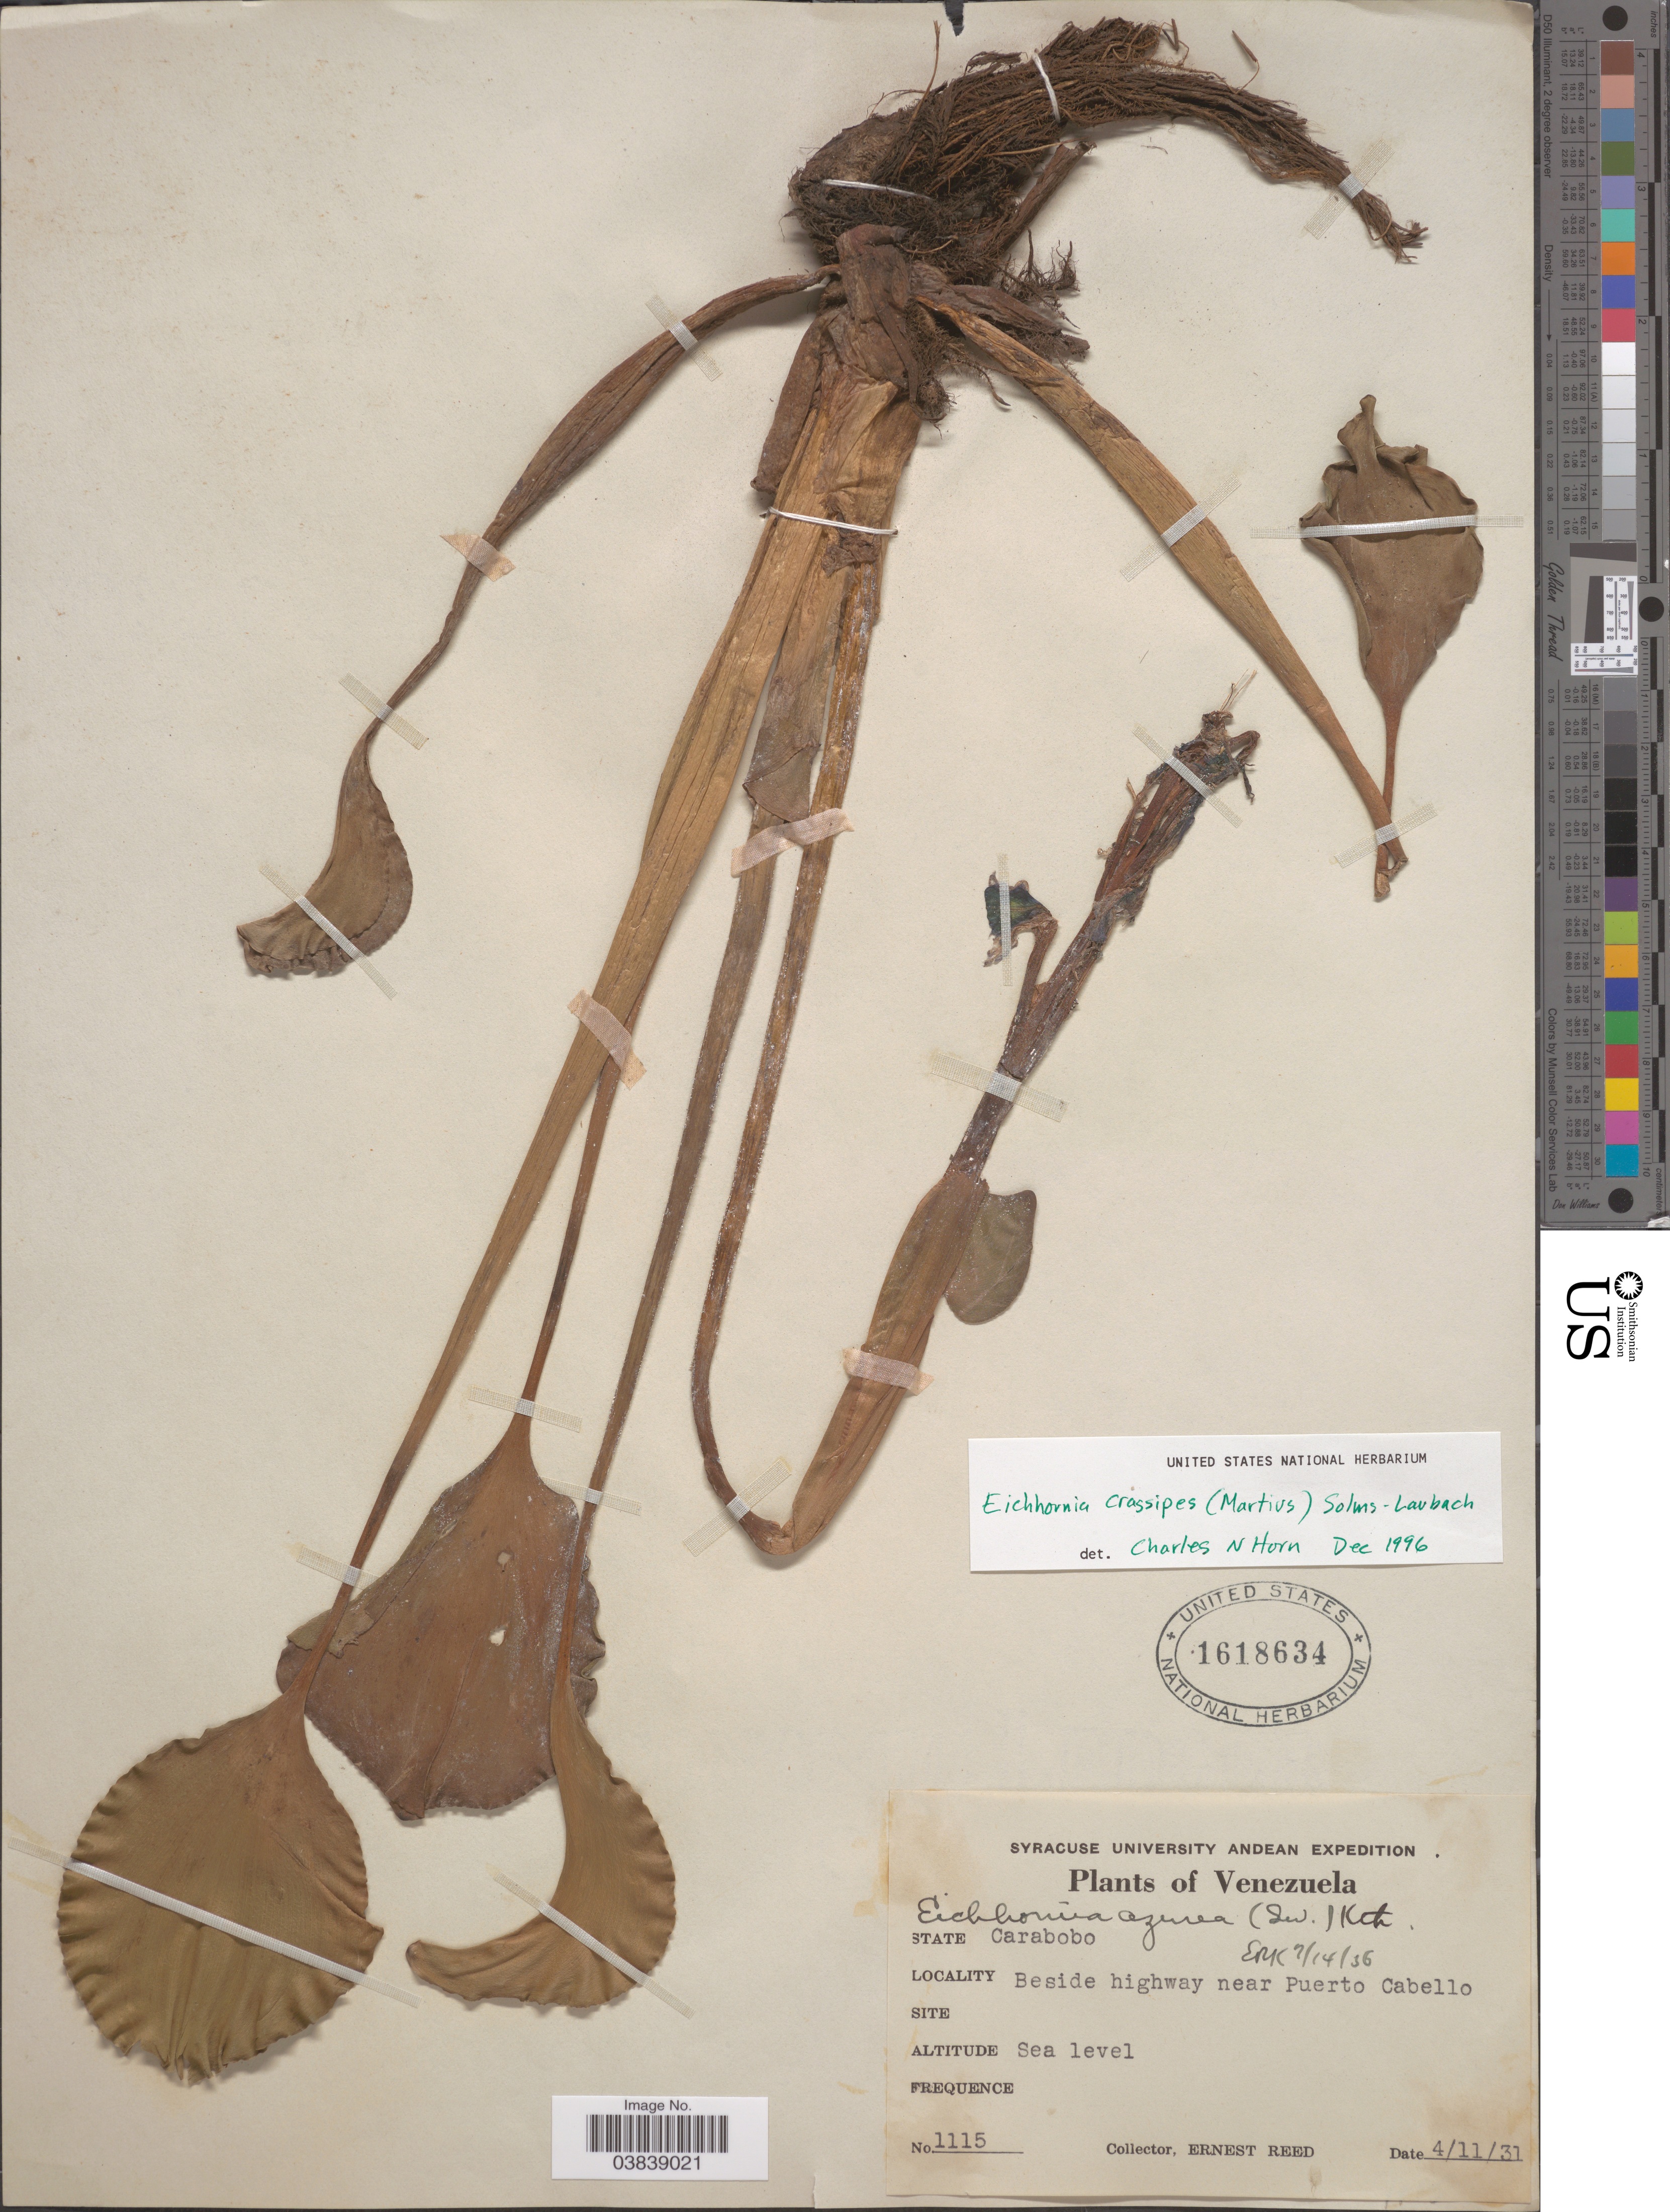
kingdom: Plantae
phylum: Tracheophyta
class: Liliopsida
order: Commelinales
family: Pontederiaceae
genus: Eichhornia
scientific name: Eichhornia crassipes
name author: (Mart.) Solms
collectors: E. Reed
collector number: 1115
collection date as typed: Transcribed d/m/y: 4/11/31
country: Venezuela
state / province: Carabobo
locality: Beside highway near Puerto Cabello.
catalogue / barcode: US 1618634